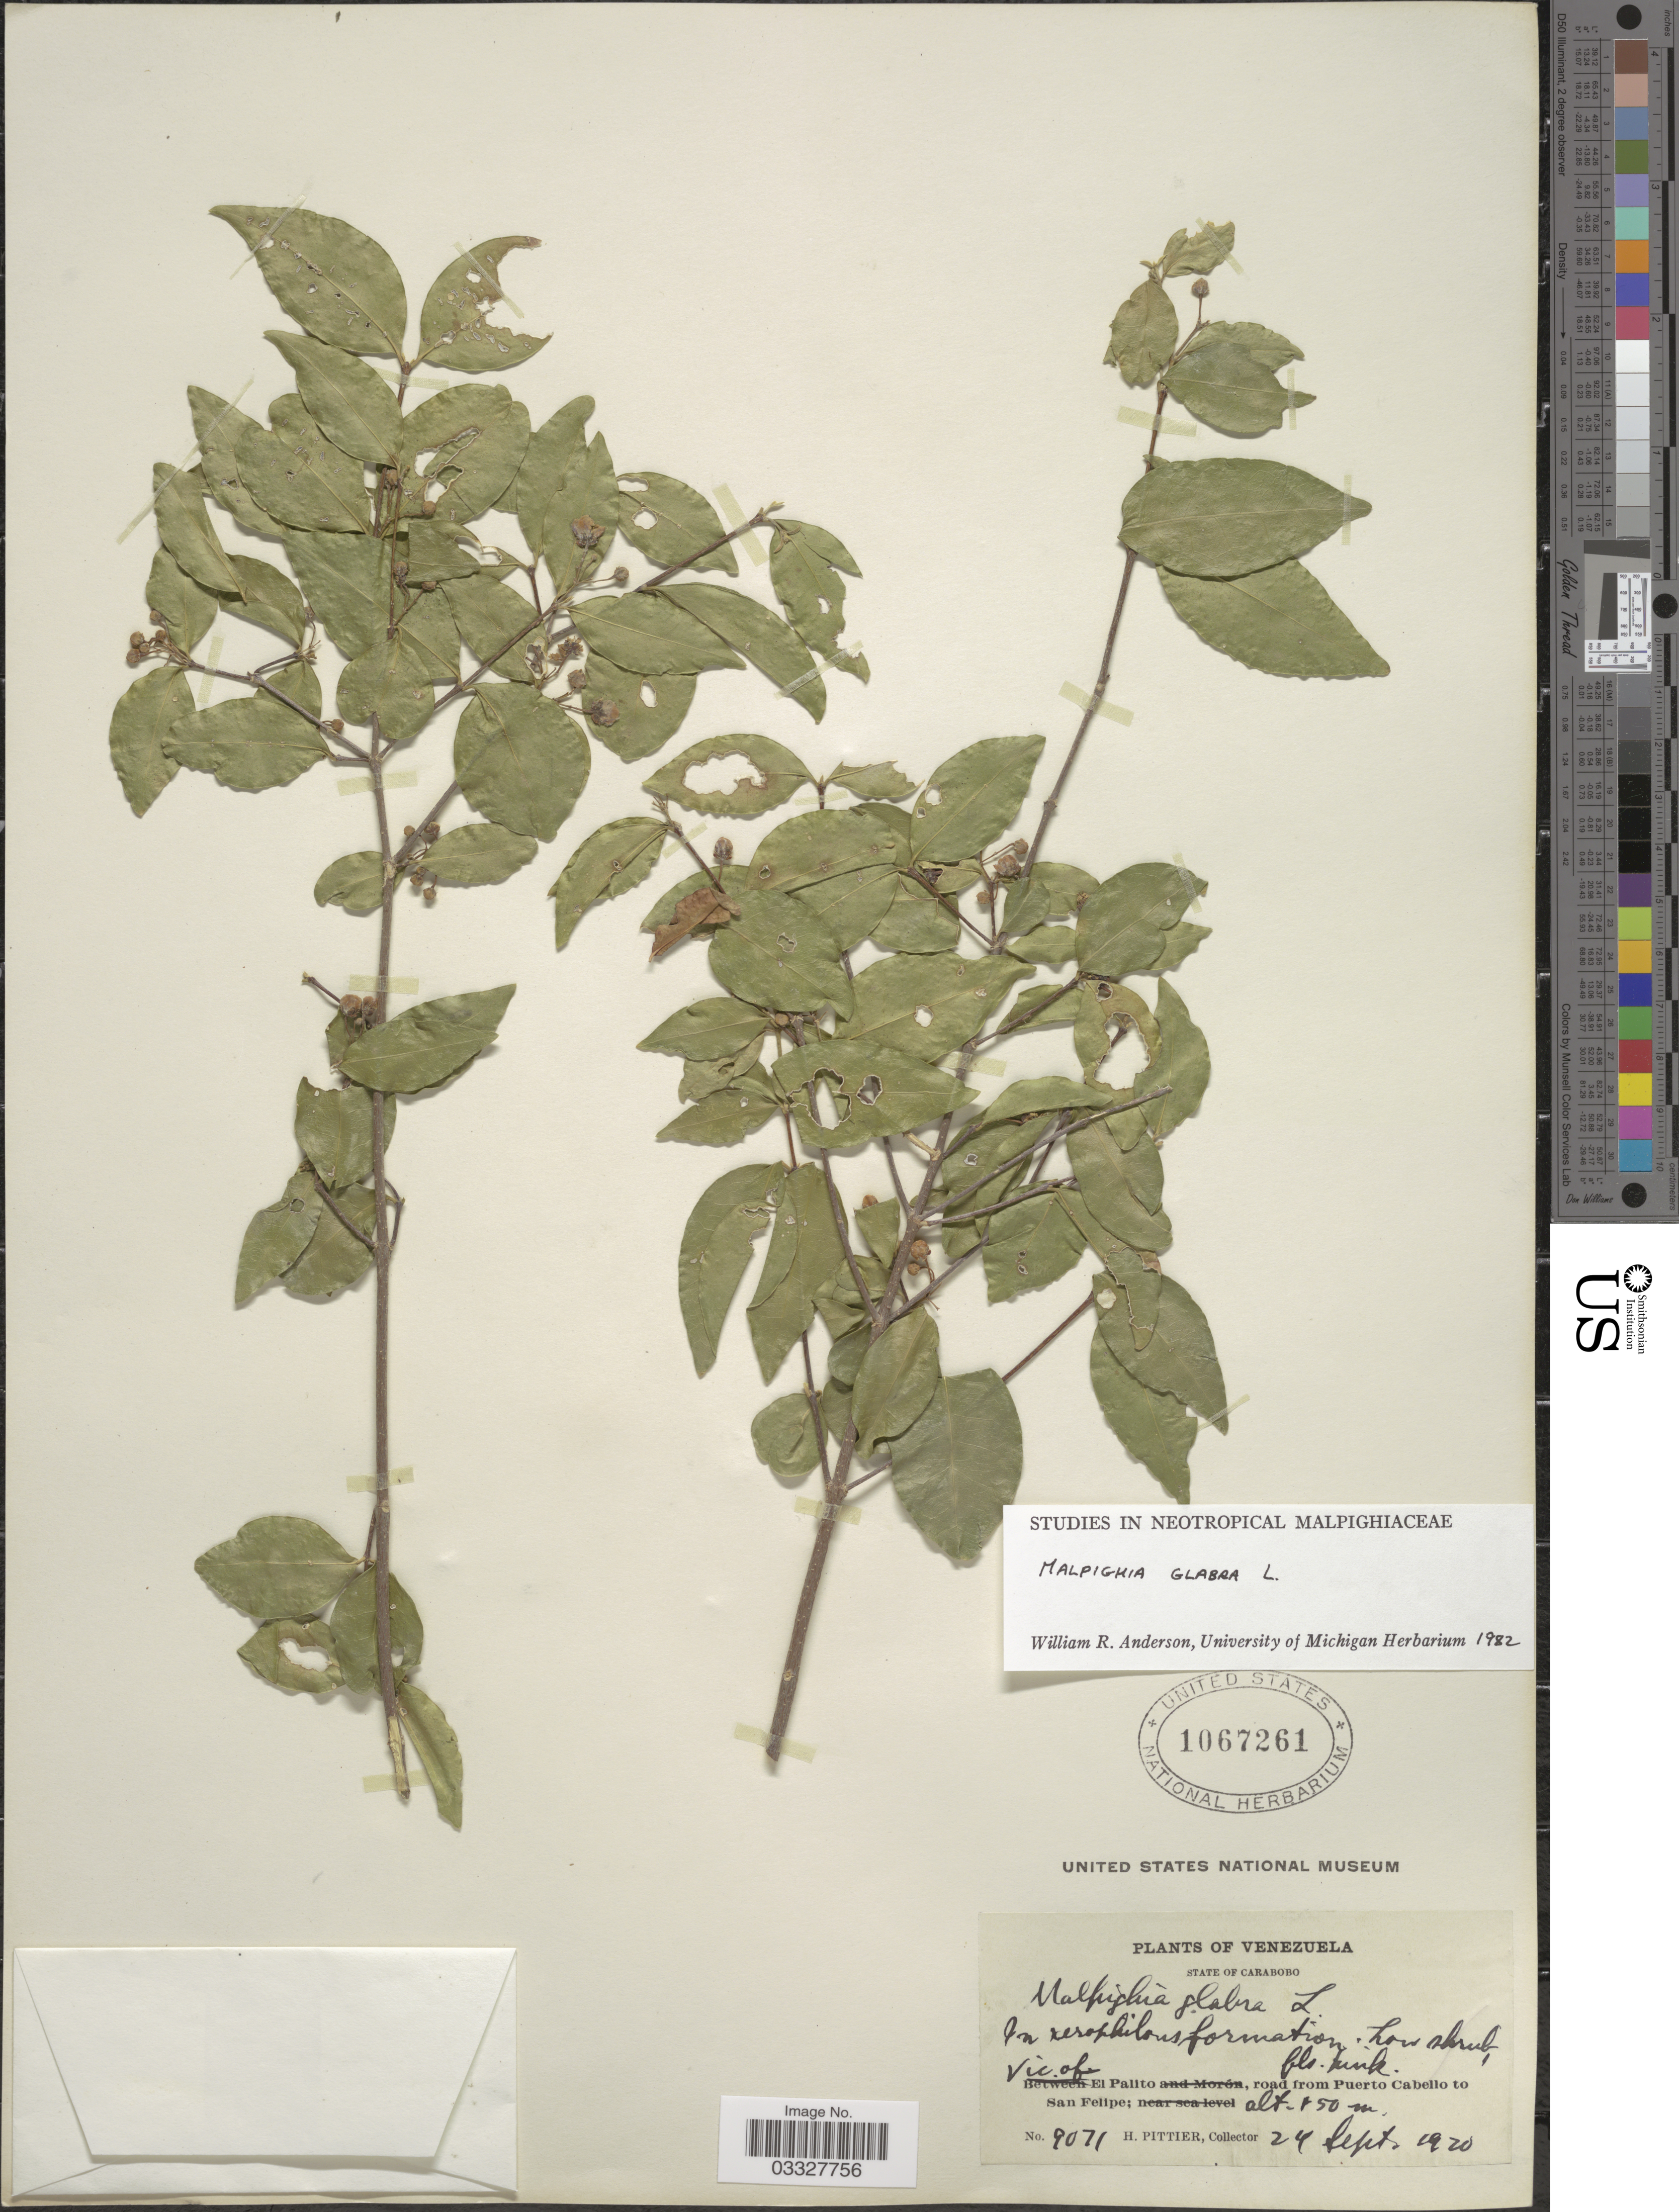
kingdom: Plantae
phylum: Tracheophyta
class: Magnoliopsida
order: Malpighiales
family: Malpighiaceae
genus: Malpighia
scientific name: Malpighia glabra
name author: L.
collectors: H. F. Pittier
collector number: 9071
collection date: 1920-09-24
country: Venezuela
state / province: Carabobo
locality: Vic. of. El Palito, road from Puerto Cabello to San Felipe.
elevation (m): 150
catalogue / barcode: US 1067261